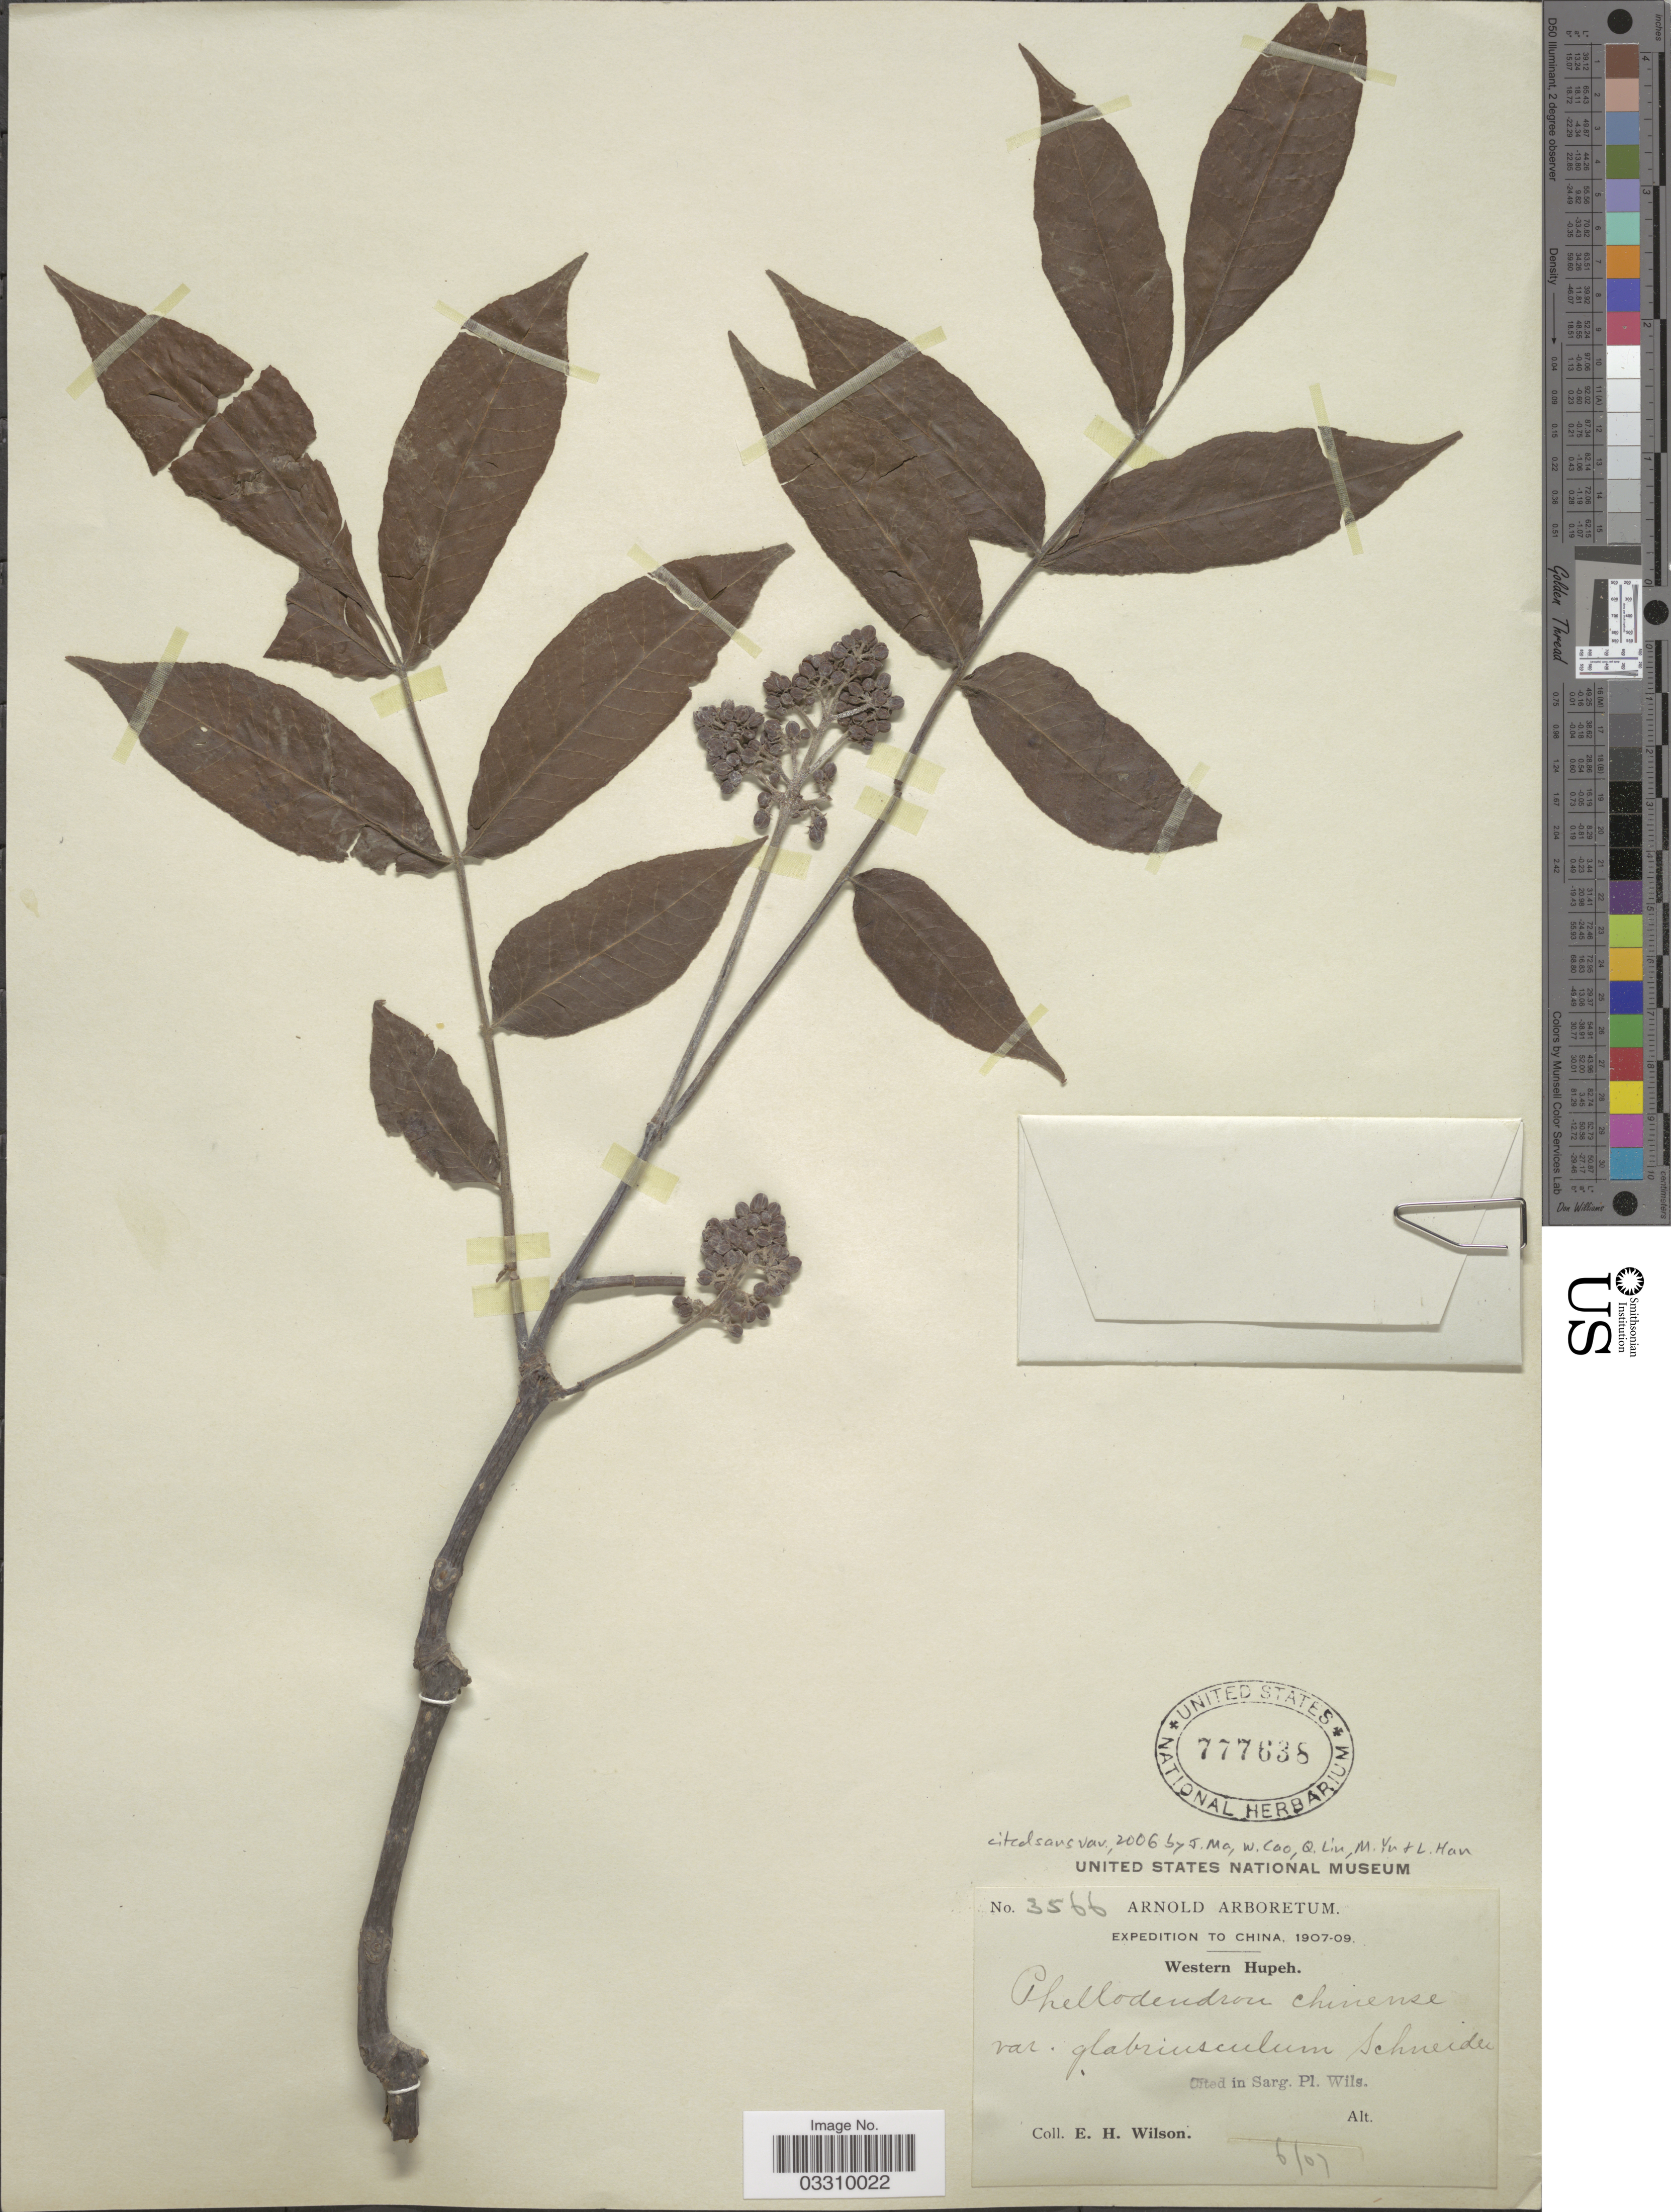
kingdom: Plantae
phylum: Tracheophyta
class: Magnoliopsida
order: Sapindales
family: Rutaceae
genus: Phellodendron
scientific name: Phellodendron chinense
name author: C.K. Schneid.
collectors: E. Wilson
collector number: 3566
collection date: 1907-06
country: China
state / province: Hubei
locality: Western Hupeh.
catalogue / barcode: US 777638